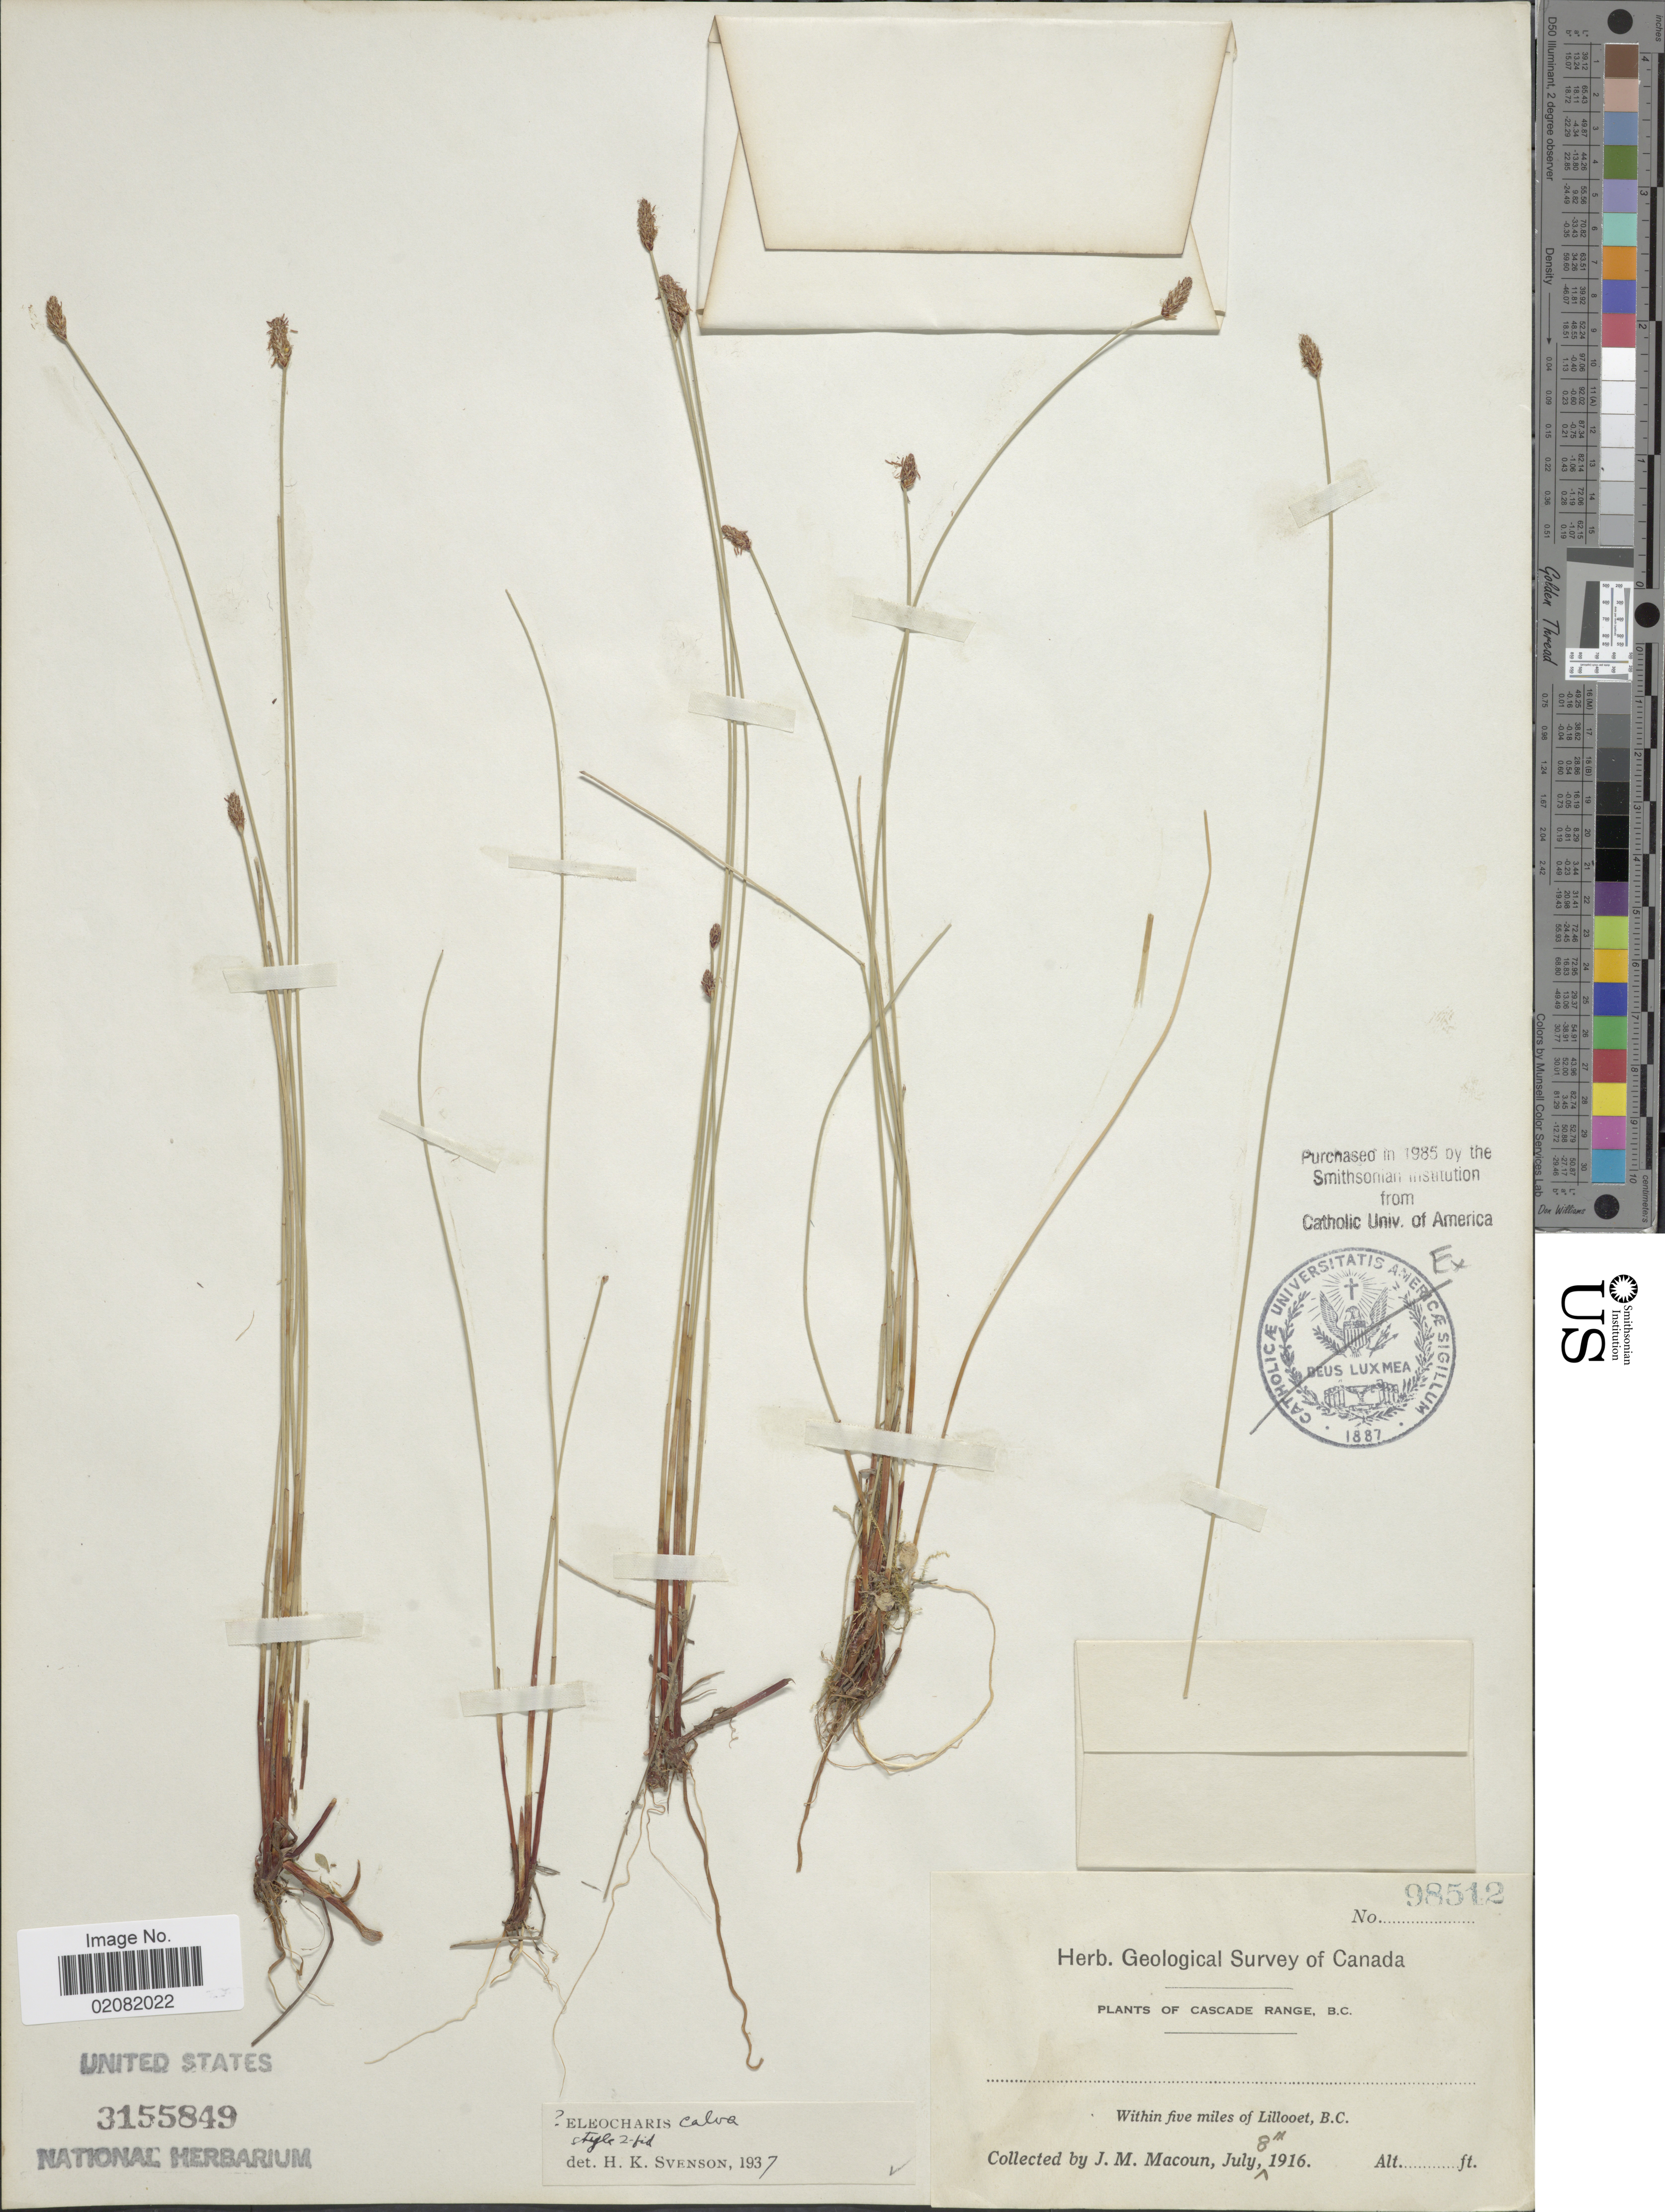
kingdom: Plantae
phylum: Tracheophyta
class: Liliopsida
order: Poales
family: Cyperaceae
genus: Eleocharis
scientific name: Eleocharis erythropoda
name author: Steud.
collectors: J. Macoun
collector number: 98512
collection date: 1916-07-08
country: Canada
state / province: British Columbia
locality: Cascade Range, Within five miles of Lillooet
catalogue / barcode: US 3155849